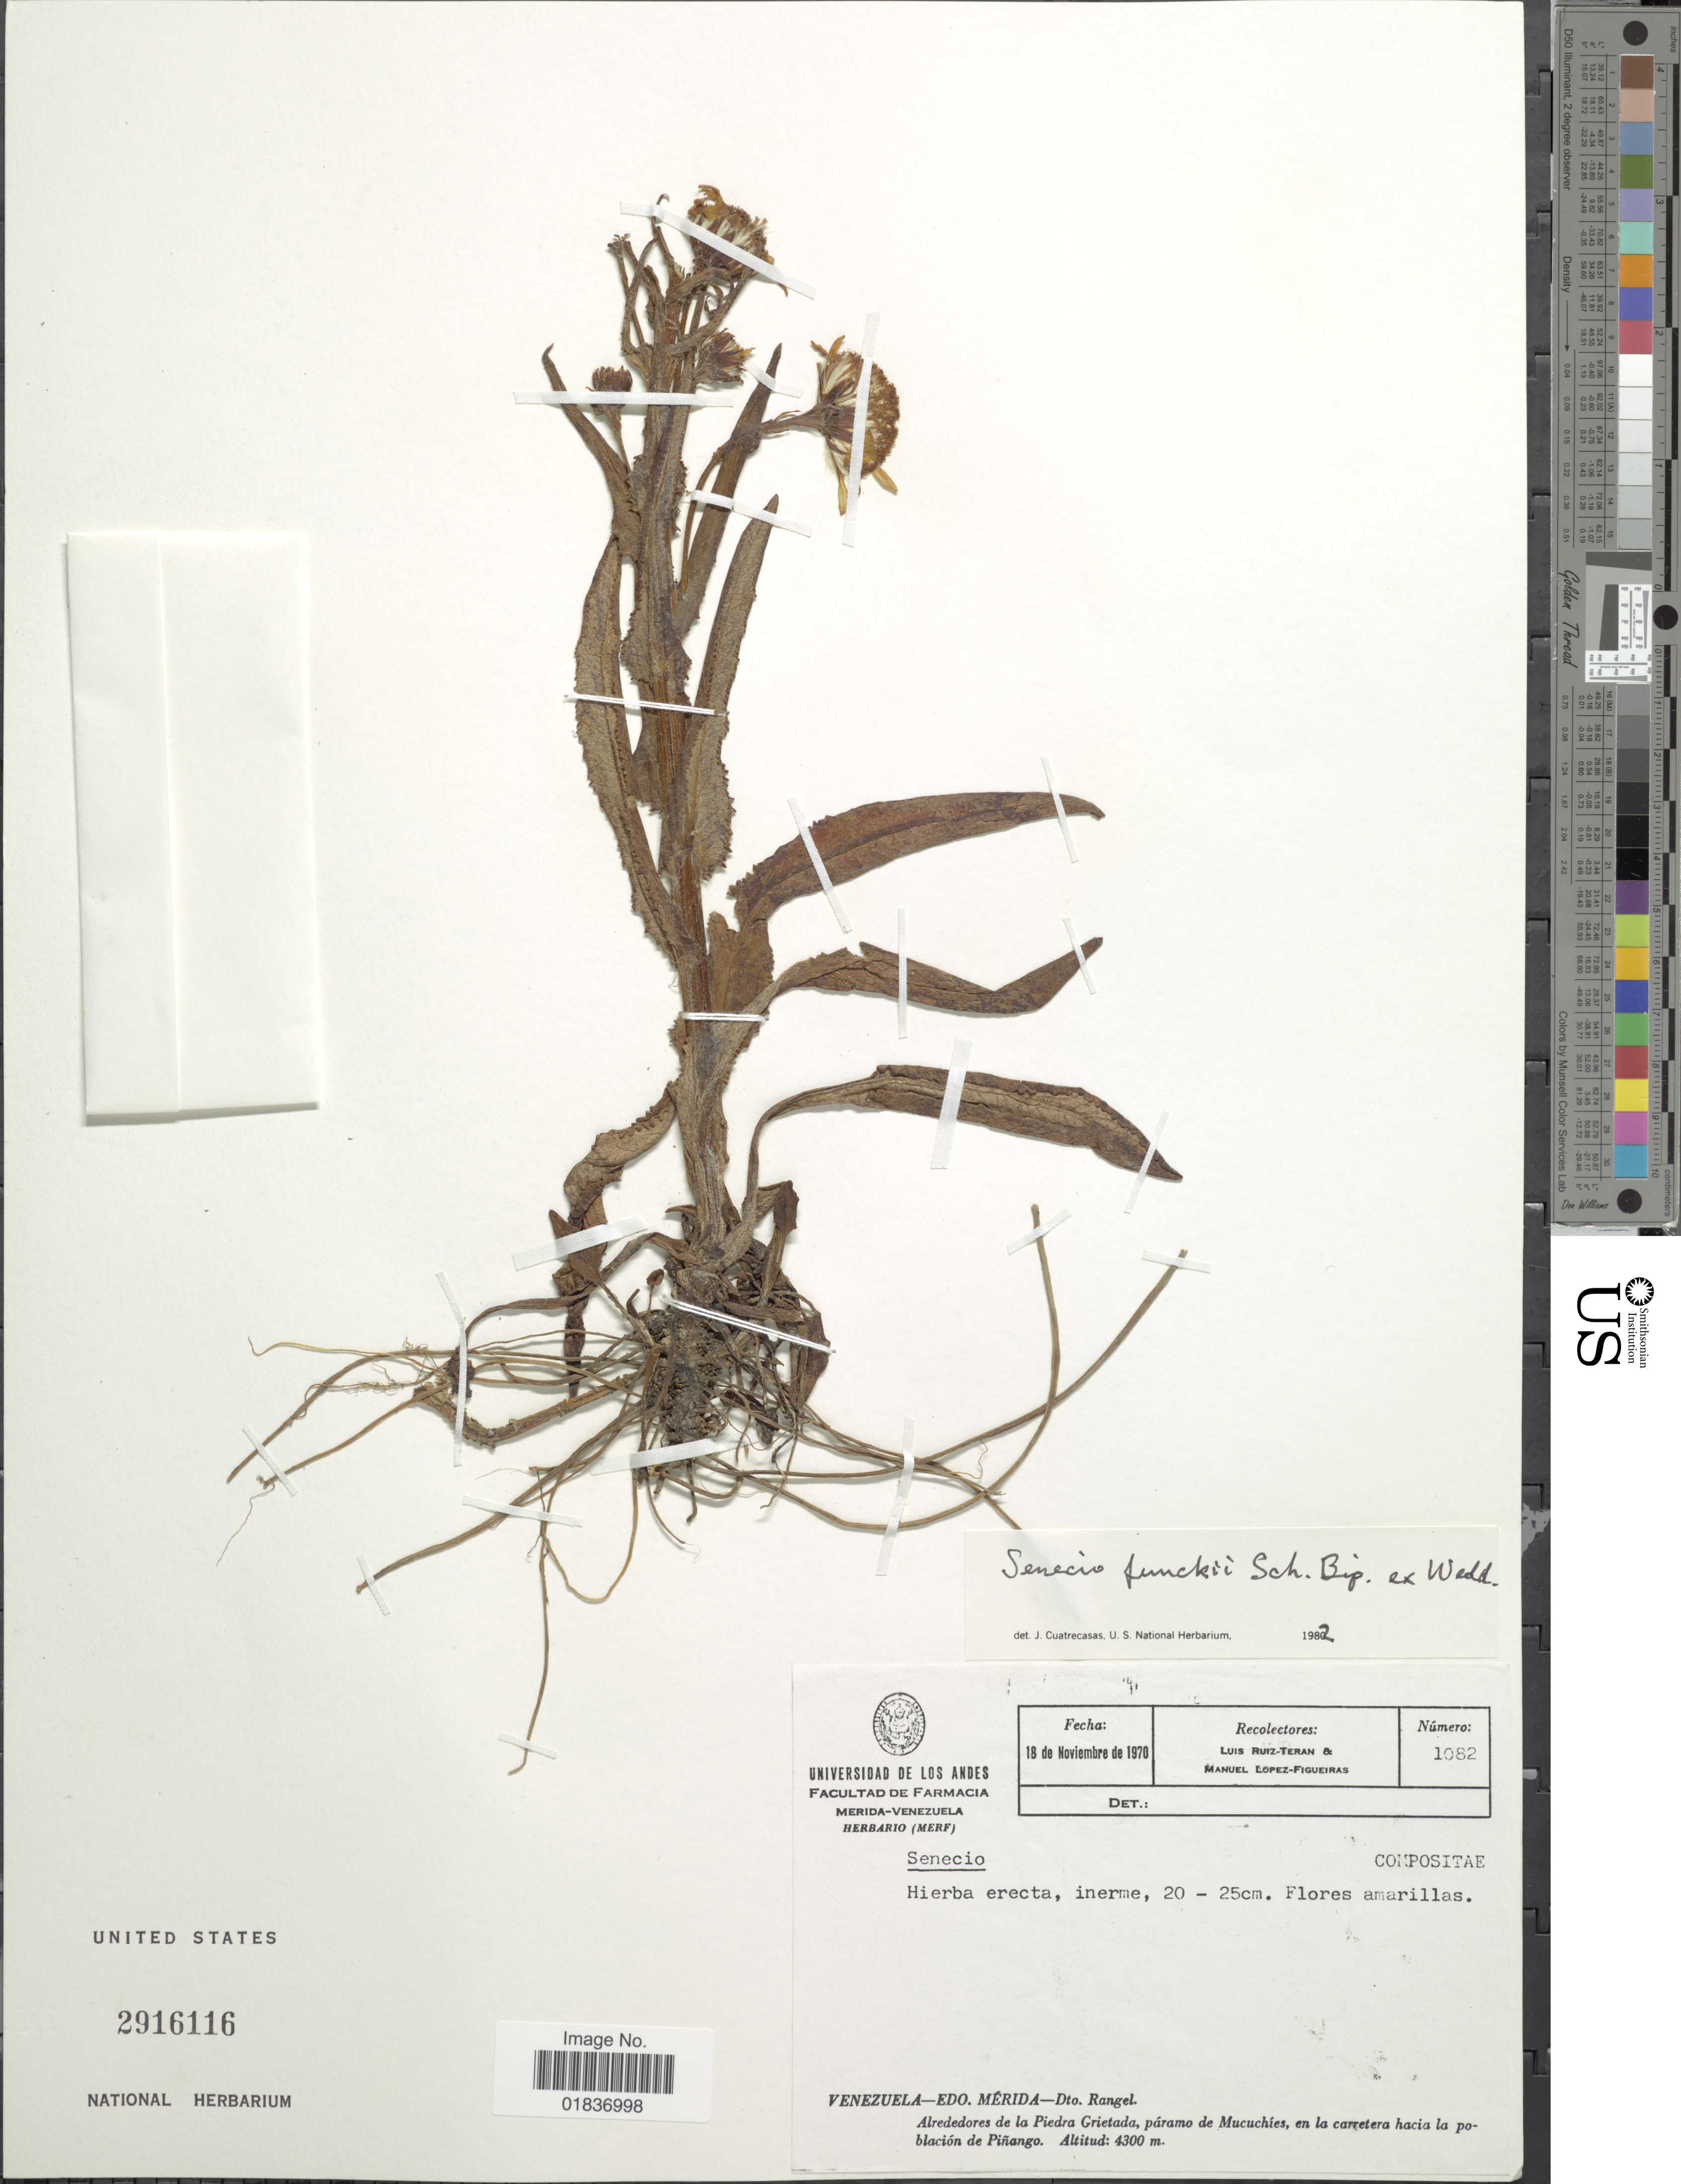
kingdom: Plantae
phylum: Tracheophyta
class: Magnoliopsida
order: Asterales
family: Asteraceae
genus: Senecio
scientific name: Senecio funckii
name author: (Sch. Bip. ex Wedd.) Cuatrec.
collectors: L. Teran & M. Lopéz-F.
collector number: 1082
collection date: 1970-11-18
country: Venezuela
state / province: Mérida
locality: Edo. Merida-Dto. Rangel. Alrededores de la Piedra Grietada, paramo de Mucuchies, en la carretera hacia la poblacion de Piñango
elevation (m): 4300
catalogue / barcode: US 2916116